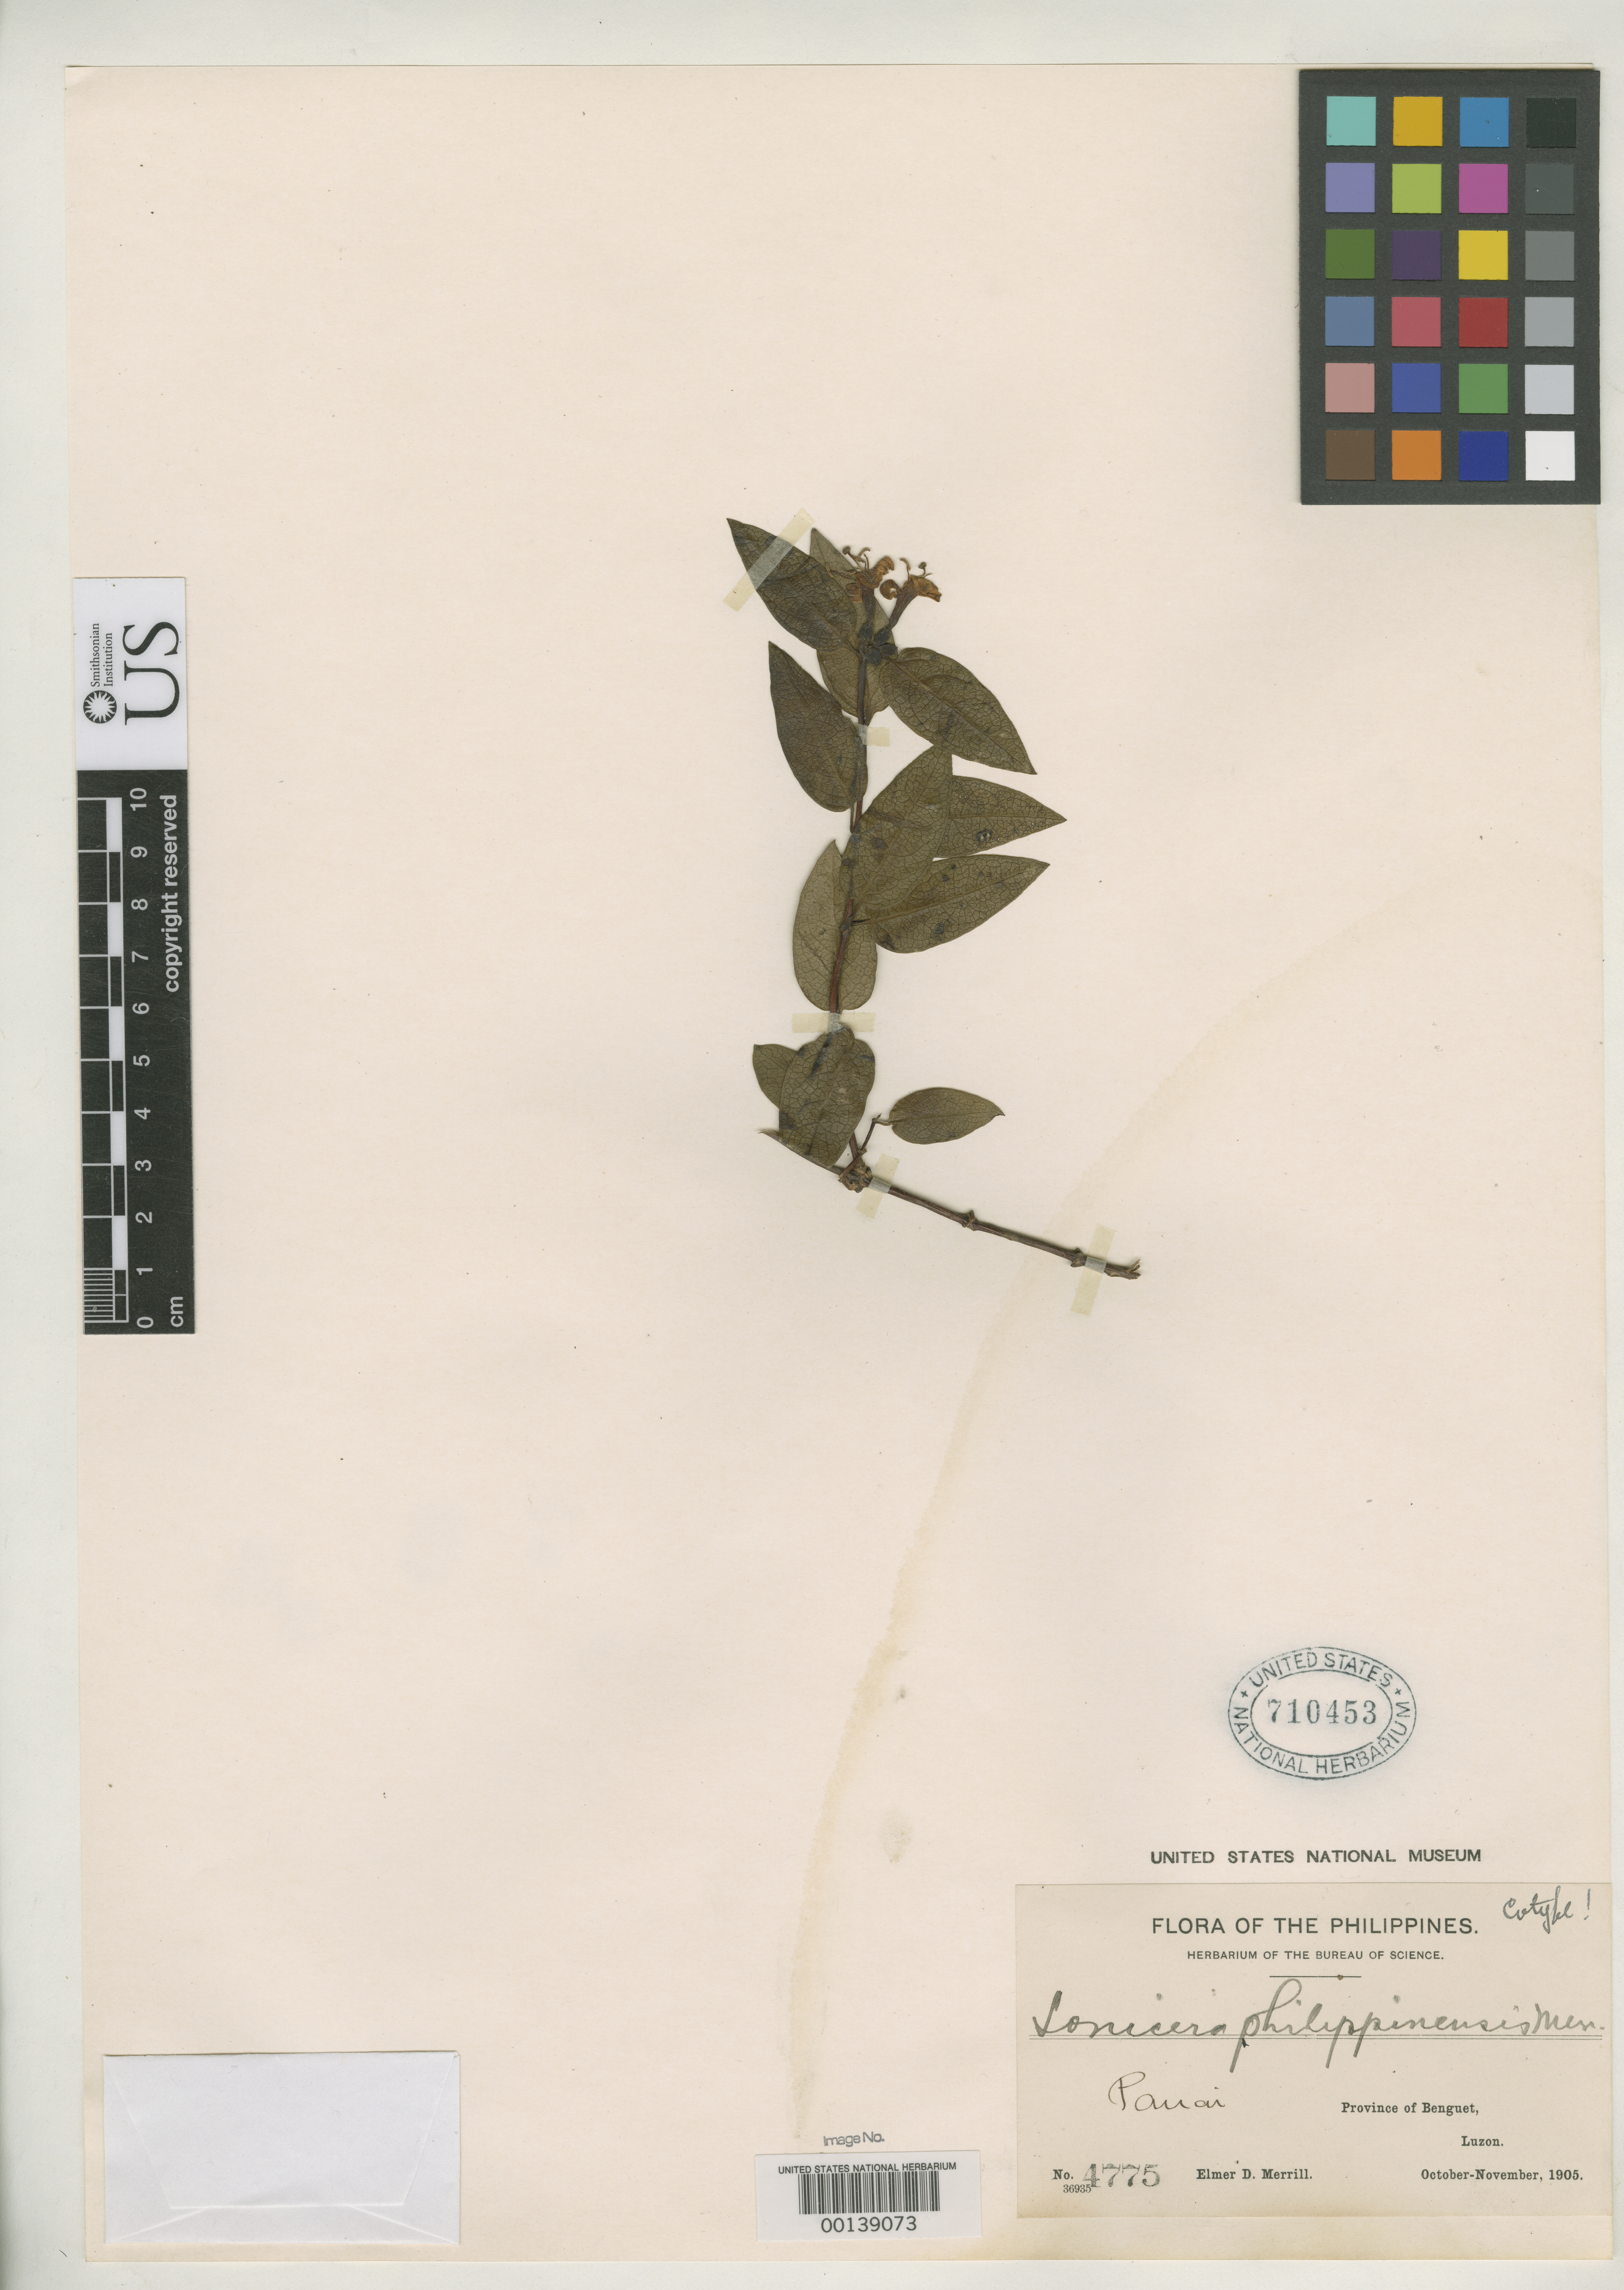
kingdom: Plantae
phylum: Tracheophyta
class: Magnoliopsida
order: Dipsacales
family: Caprifoliaceae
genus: Lonicera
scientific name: Lonicera philippinensis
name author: Merr.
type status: Isotype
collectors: E. D. Merrill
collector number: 4775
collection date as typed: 08 Nov 1905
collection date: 1905-11-08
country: Philippines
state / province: Cordillera (Administrative Region)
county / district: Benguet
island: Luzon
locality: Panai.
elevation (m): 2200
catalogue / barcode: US 710453